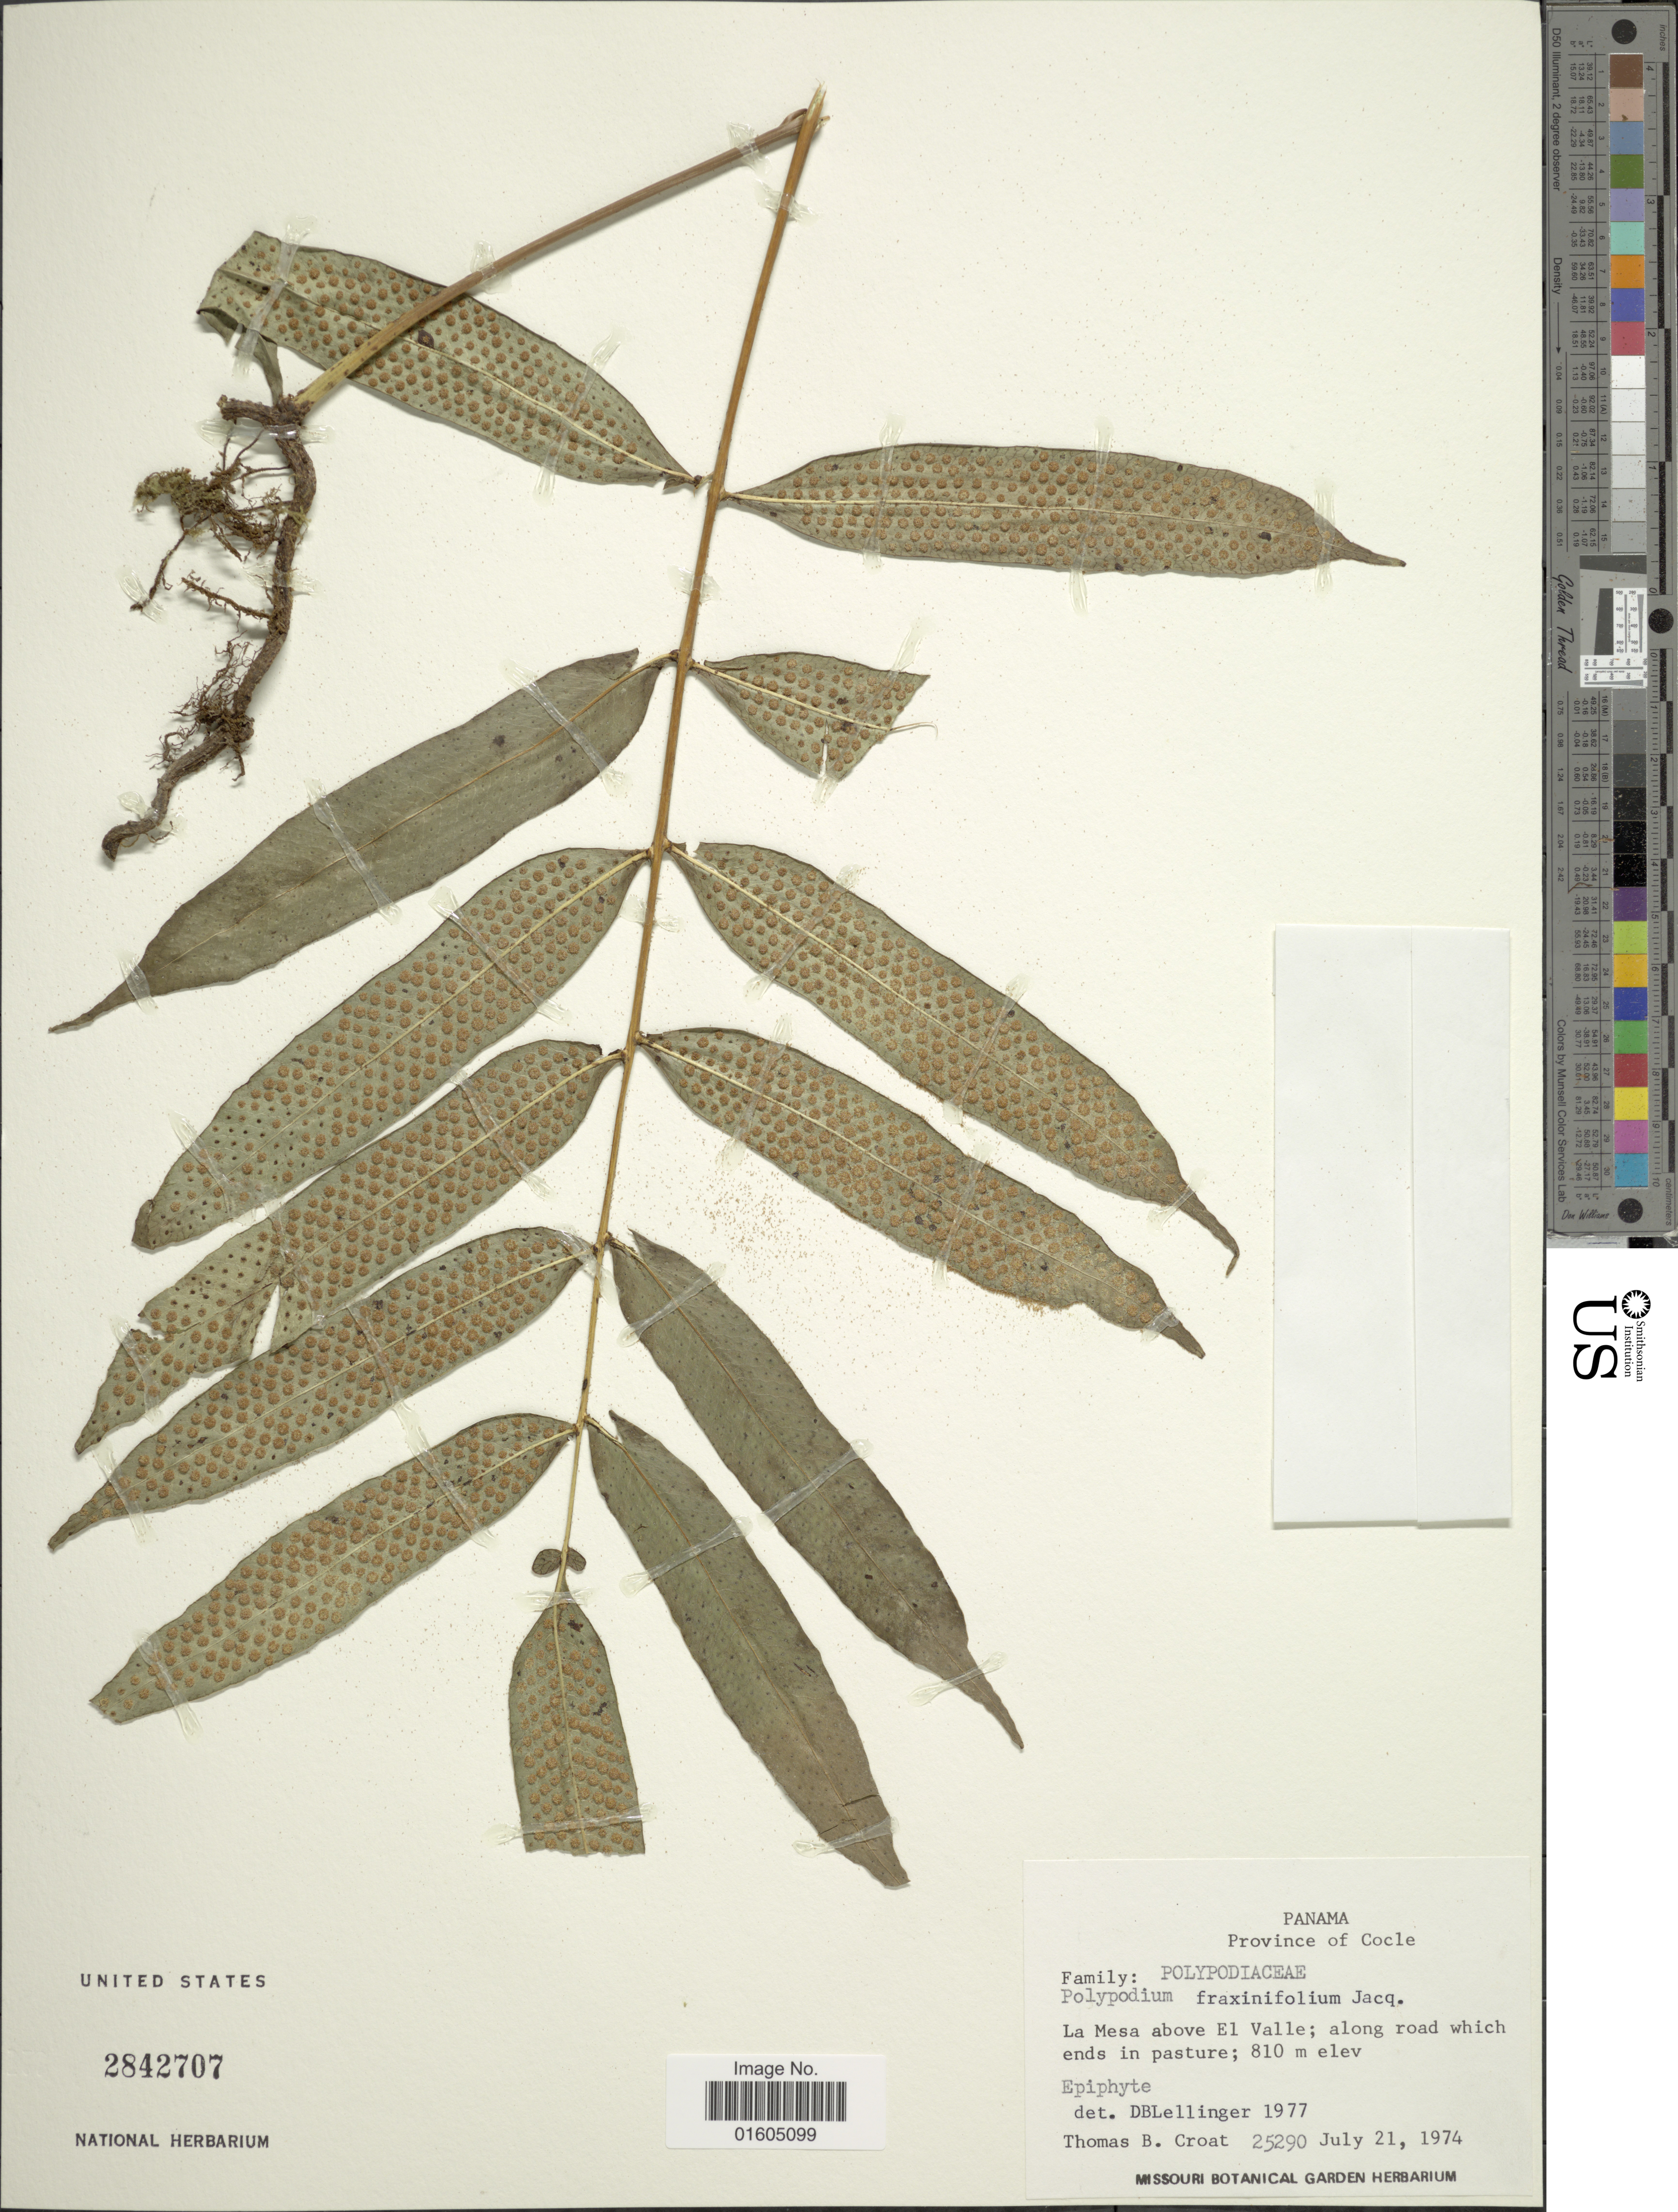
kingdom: Plantae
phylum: Tracheophyta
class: Polypodiopsida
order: Polypodiales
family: Polypodiaceae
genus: Serpocaulon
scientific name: Serpocaulon fraxinifolium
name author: (Jacq.) A.R. Sm.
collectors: T. B. Croat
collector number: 25290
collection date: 1974-07-21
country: Panama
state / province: Coclé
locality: Panama. Province of Cocle. La Mesa above El Valle; along road which ends in pasture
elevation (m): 810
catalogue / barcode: US 2842707